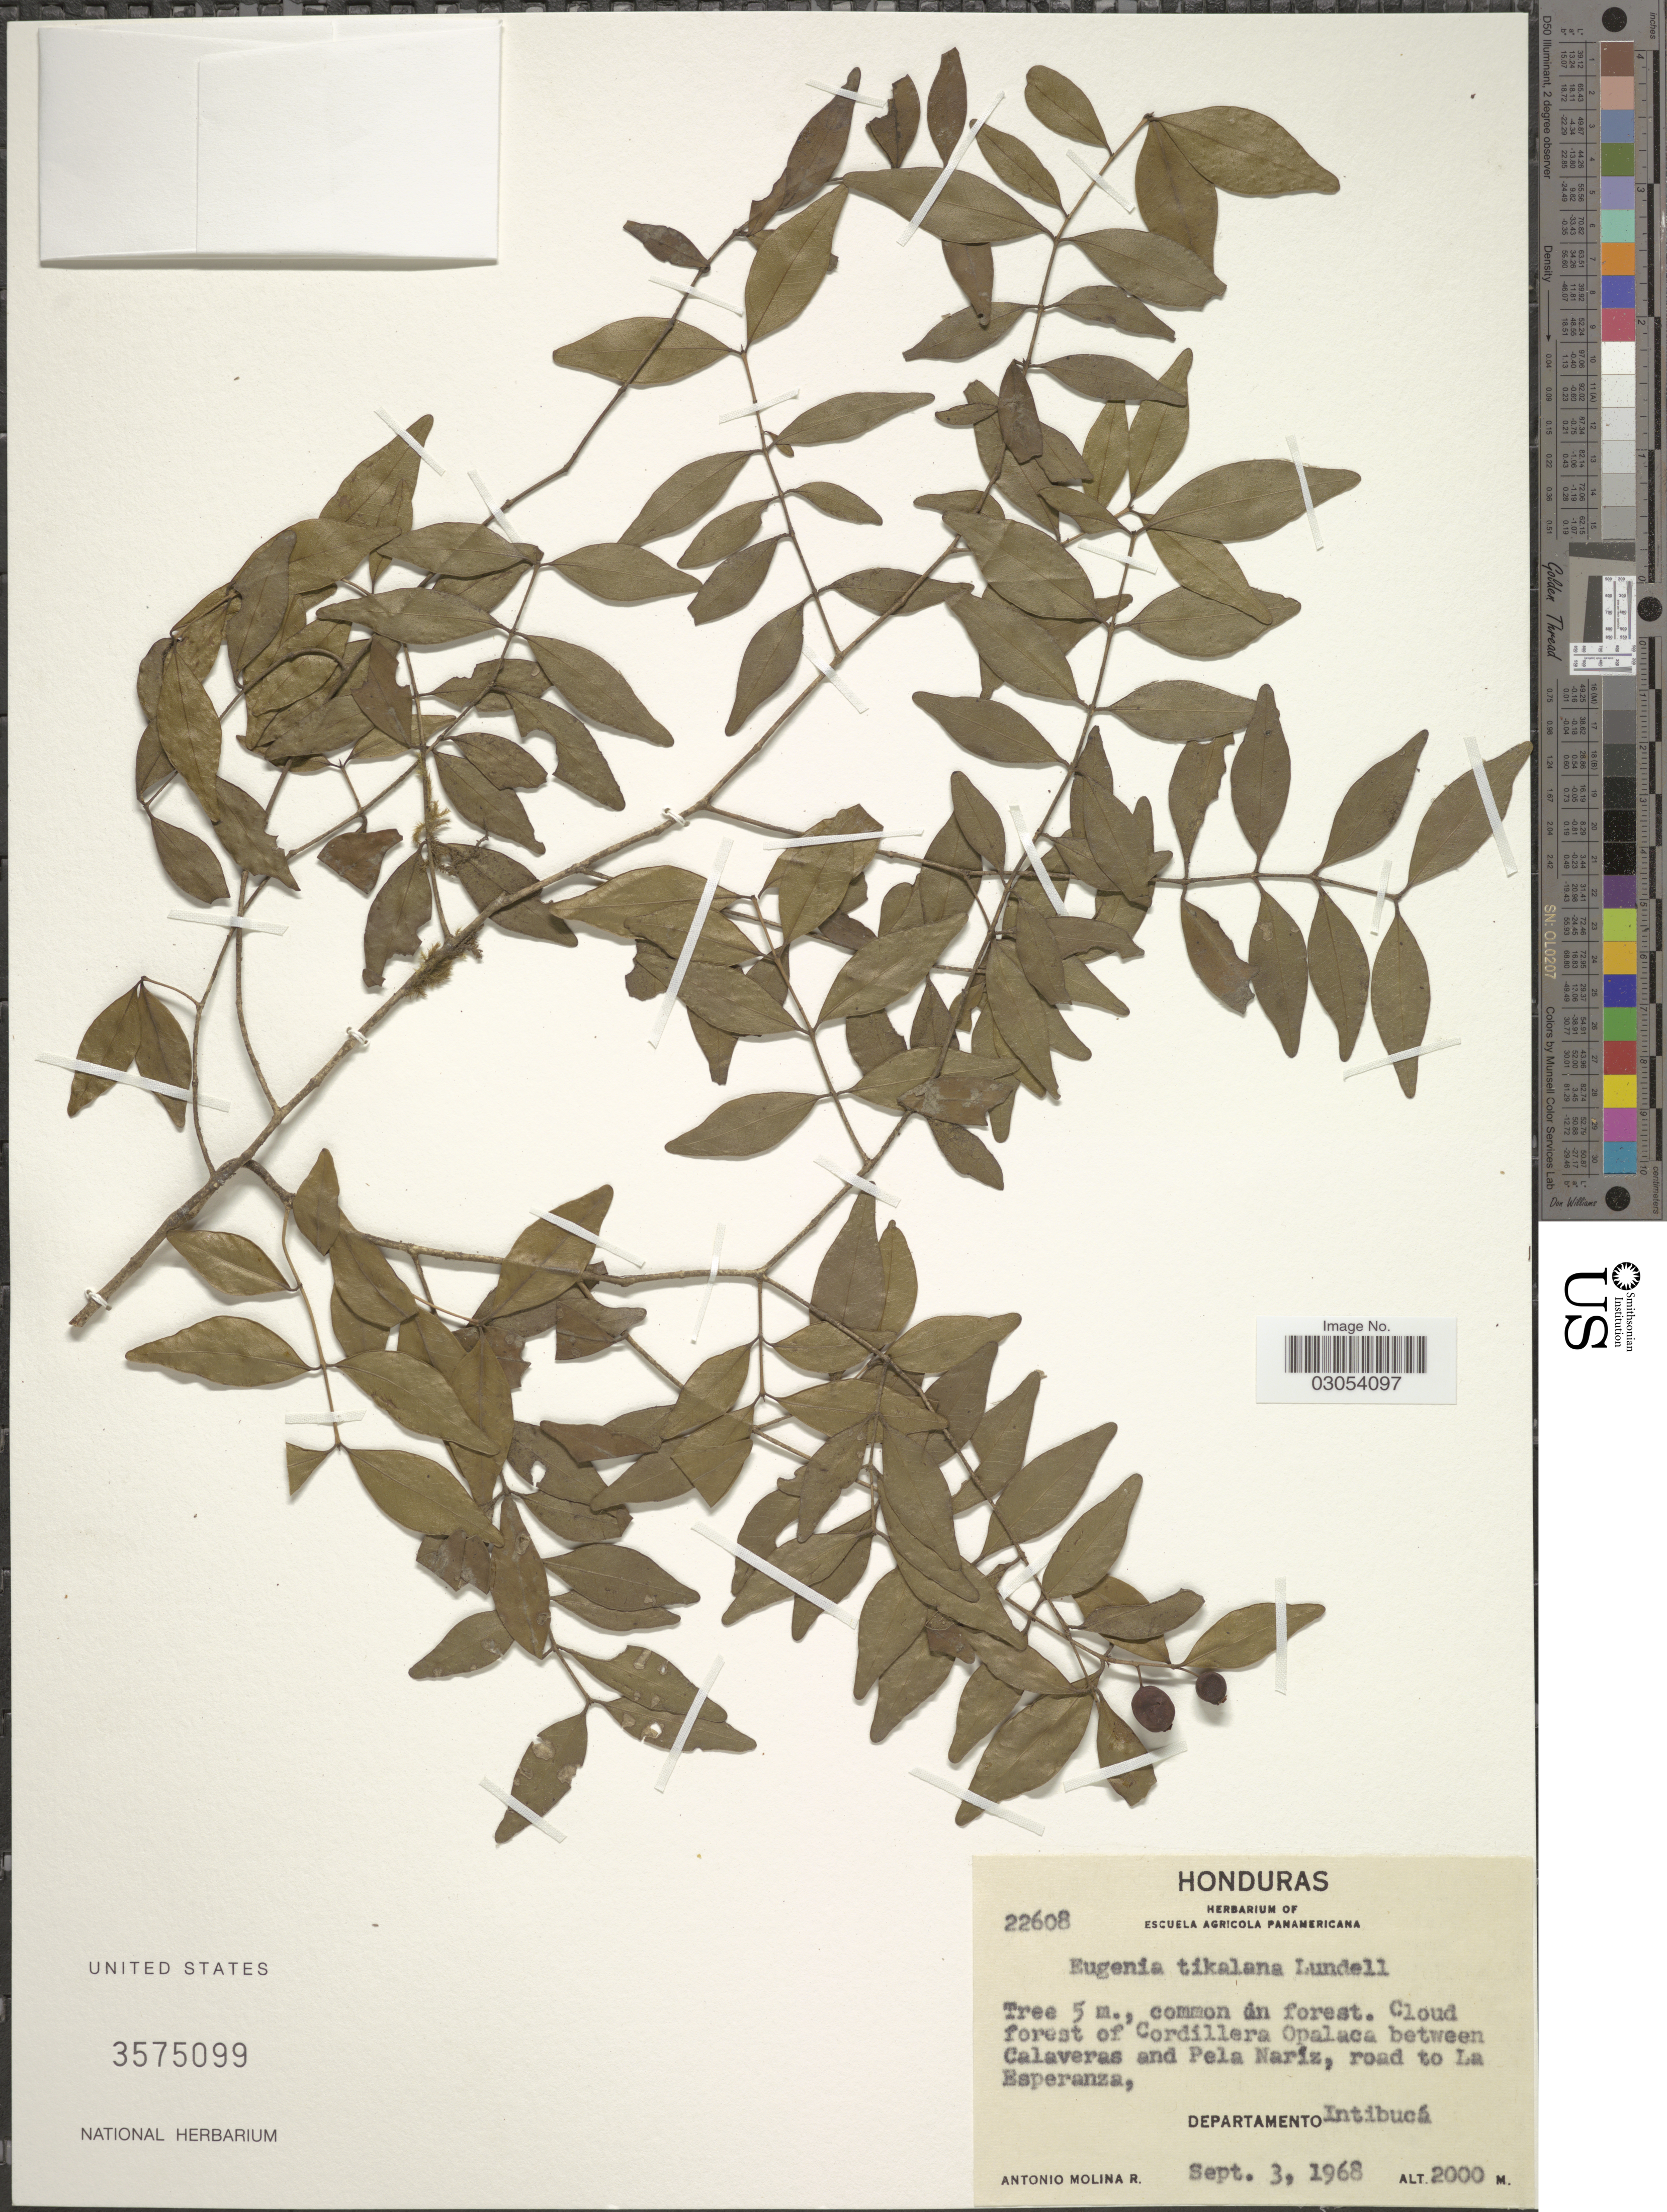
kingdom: Plantae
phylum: Tracheophyta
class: Magnoliopsida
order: Myrtales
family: Myrtaceae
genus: Eugenia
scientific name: Eugenia tikalana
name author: Lundell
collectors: A. Molina R.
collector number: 22608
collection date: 1968-09-03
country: Honduras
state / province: Intibuca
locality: Cloud forest of Cordillera Opalaca between Calaveras and Pela Naríz, road to La Esperanza, Departamento Intibucá.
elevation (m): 2000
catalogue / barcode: US 3575099